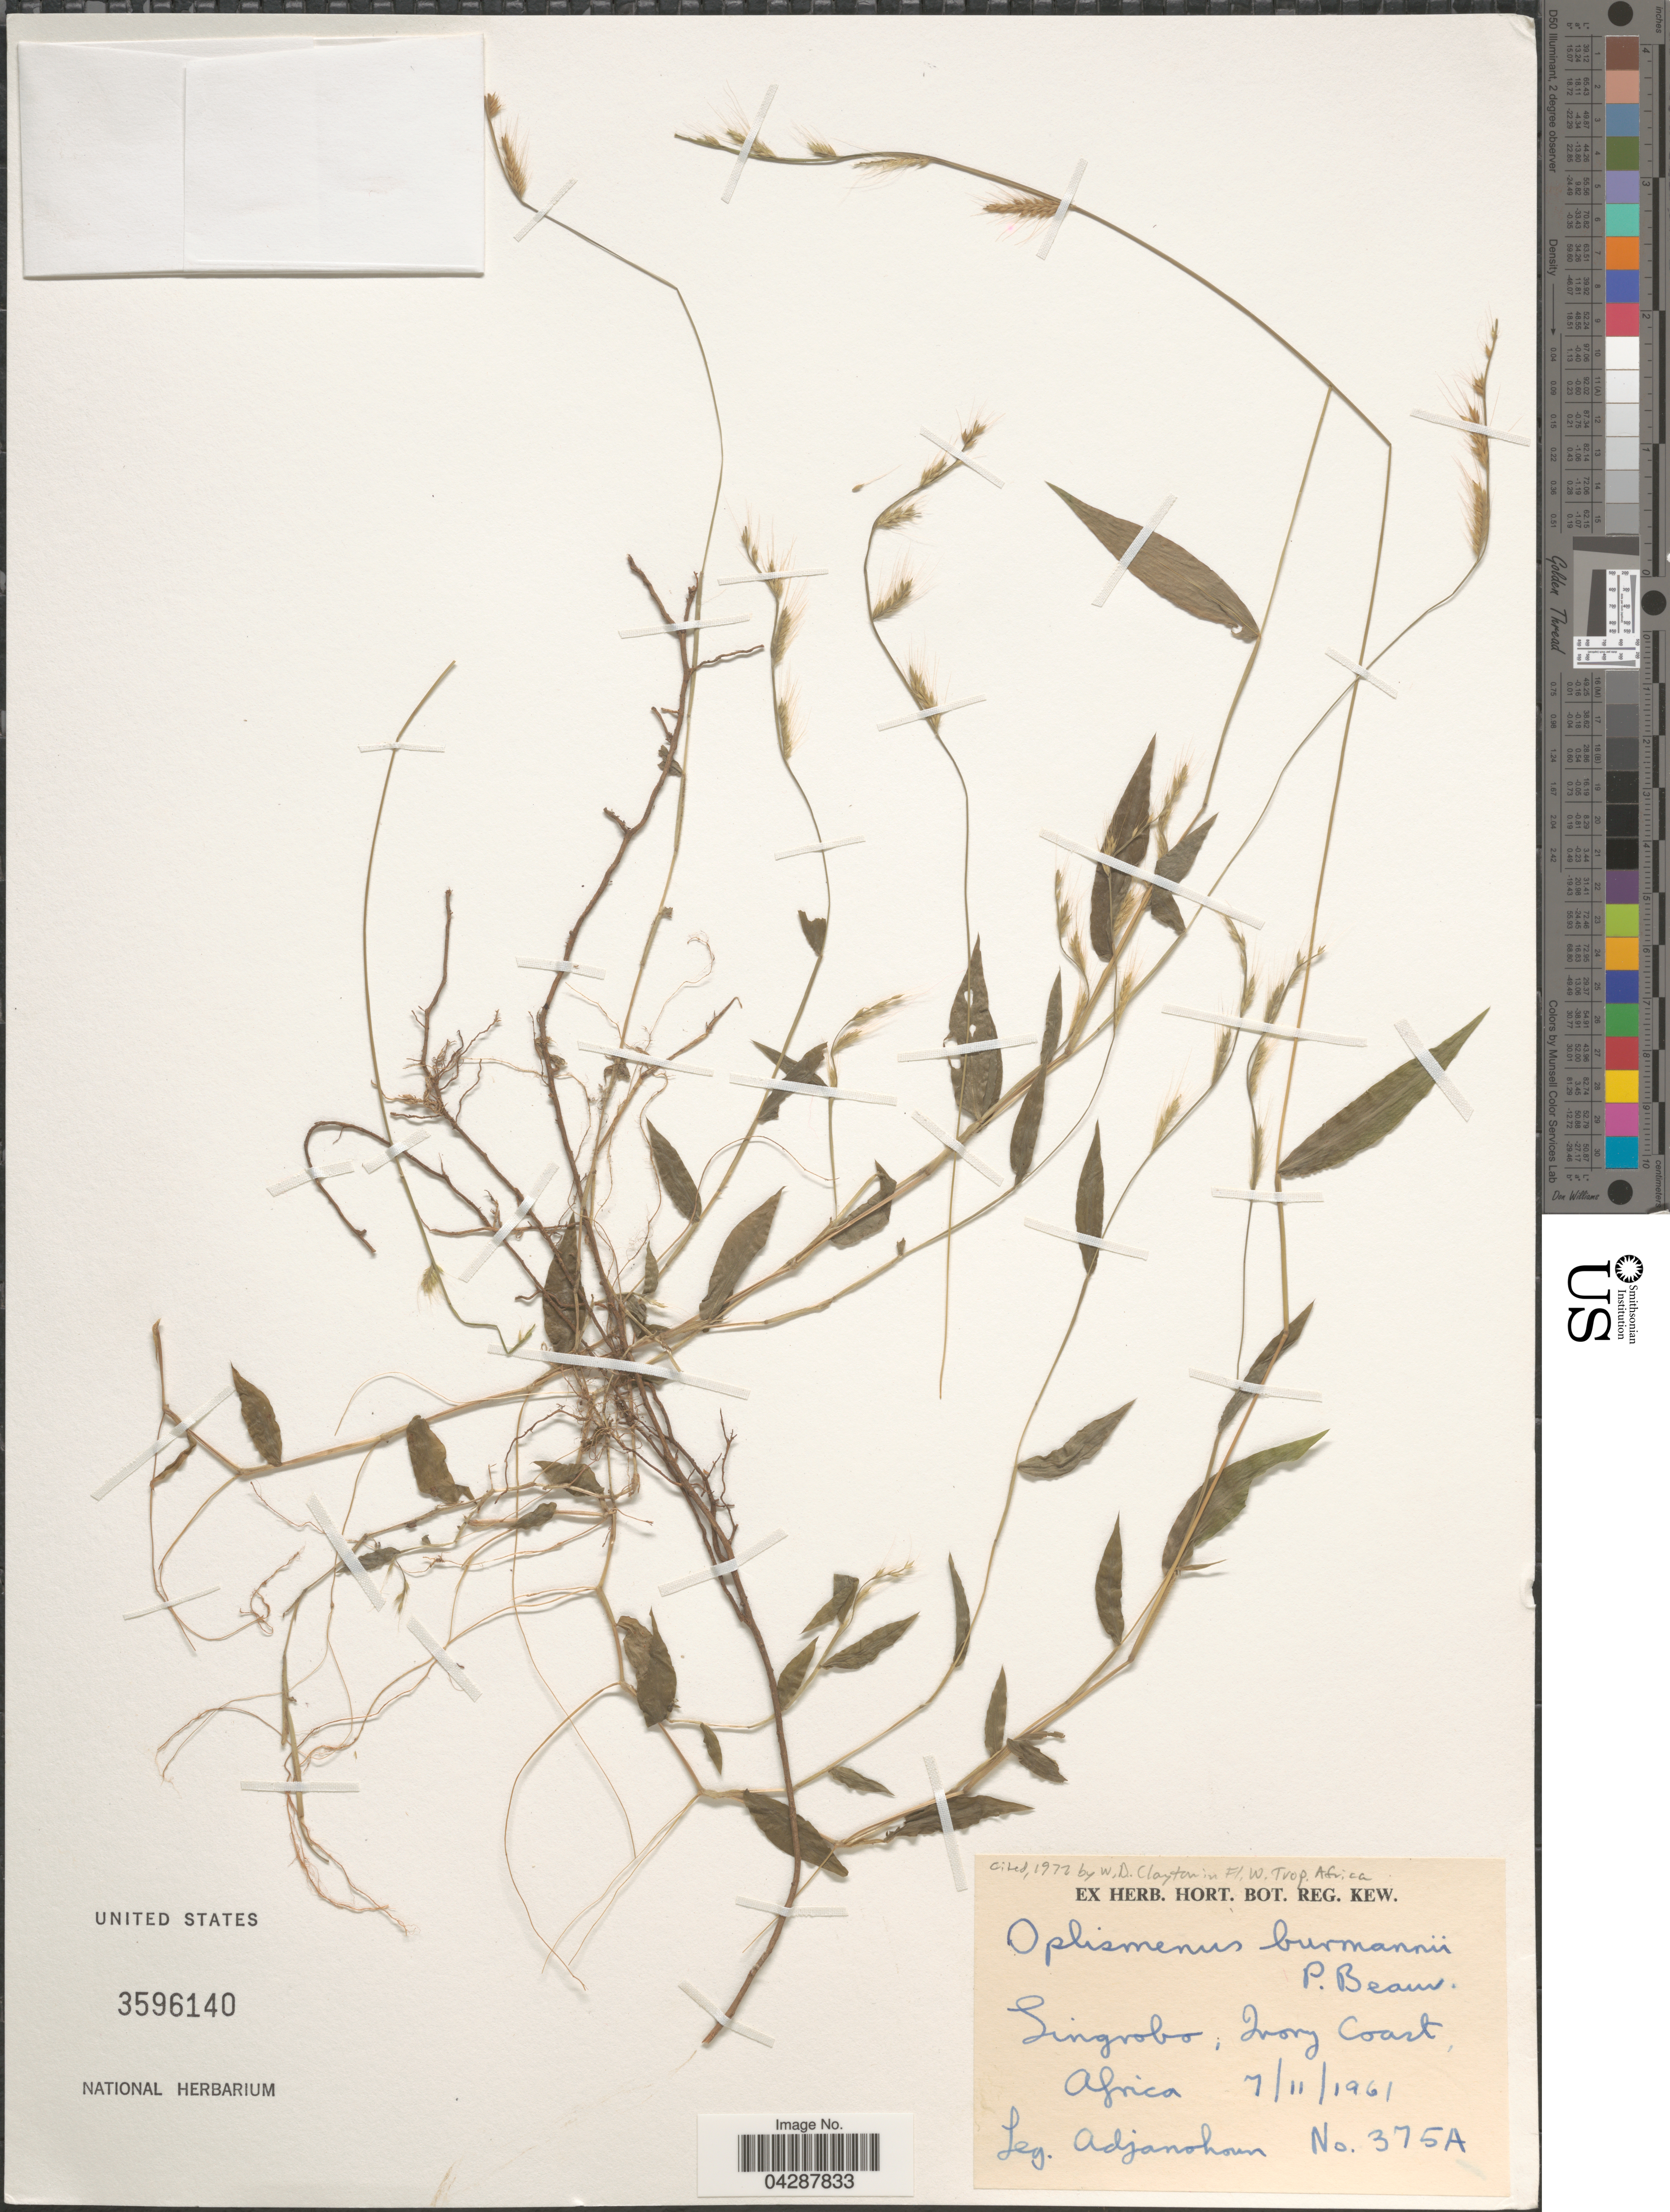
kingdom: Plantae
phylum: Tracheophyta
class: Liliopsida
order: Poales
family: Poaceae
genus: Oplismenus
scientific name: Oplismenus burmannii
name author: (Retz.) P. Beauv.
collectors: Adjanohoun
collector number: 375A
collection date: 1961-11-07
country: Ivory Coast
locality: Singrobo.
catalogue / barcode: US 3596140